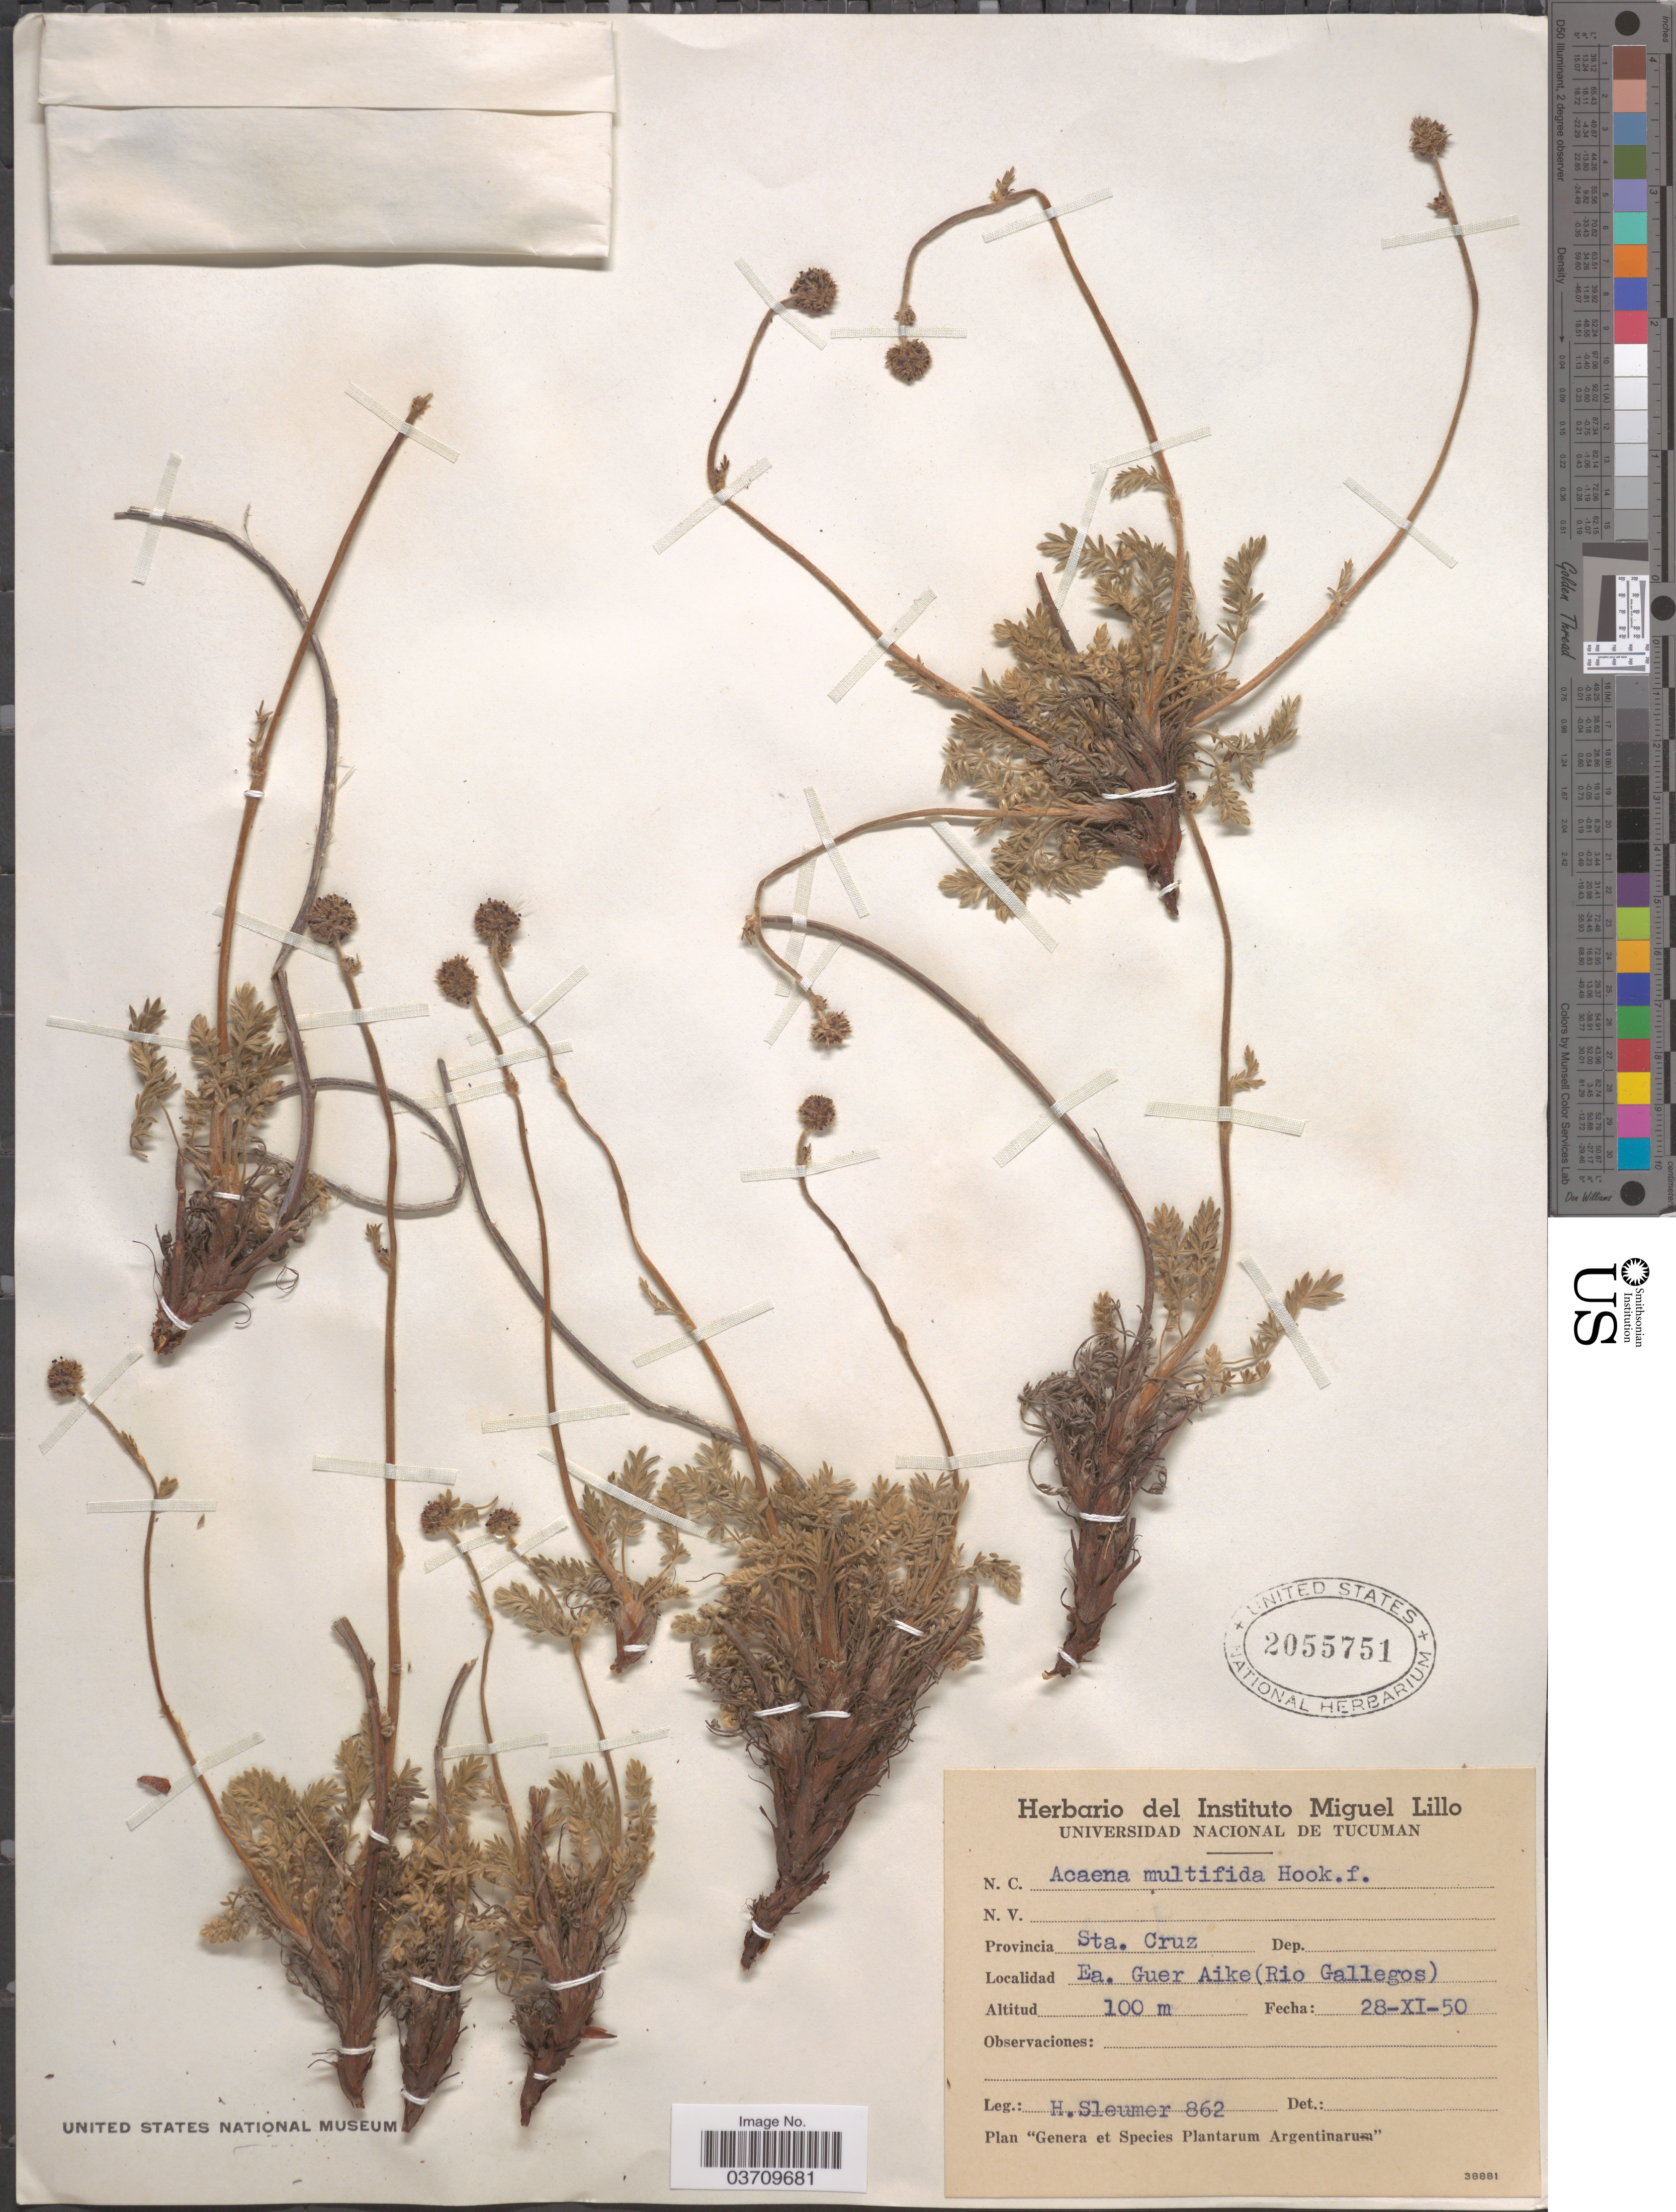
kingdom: Plantae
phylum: Tracheophyta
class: Magnoliopsida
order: Rosales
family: Rosaceae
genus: Acaena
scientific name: Acaena pinnatifida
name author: Ruiz & Pav.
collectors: H. O. Sleumer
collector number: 862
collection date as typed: Transcribed d/m/y: 28/11/50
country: Argentina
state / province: Santa Cruz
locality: Ea. Guer Aike (Rio Gallegos).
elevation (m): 100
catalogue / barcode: US 2055751